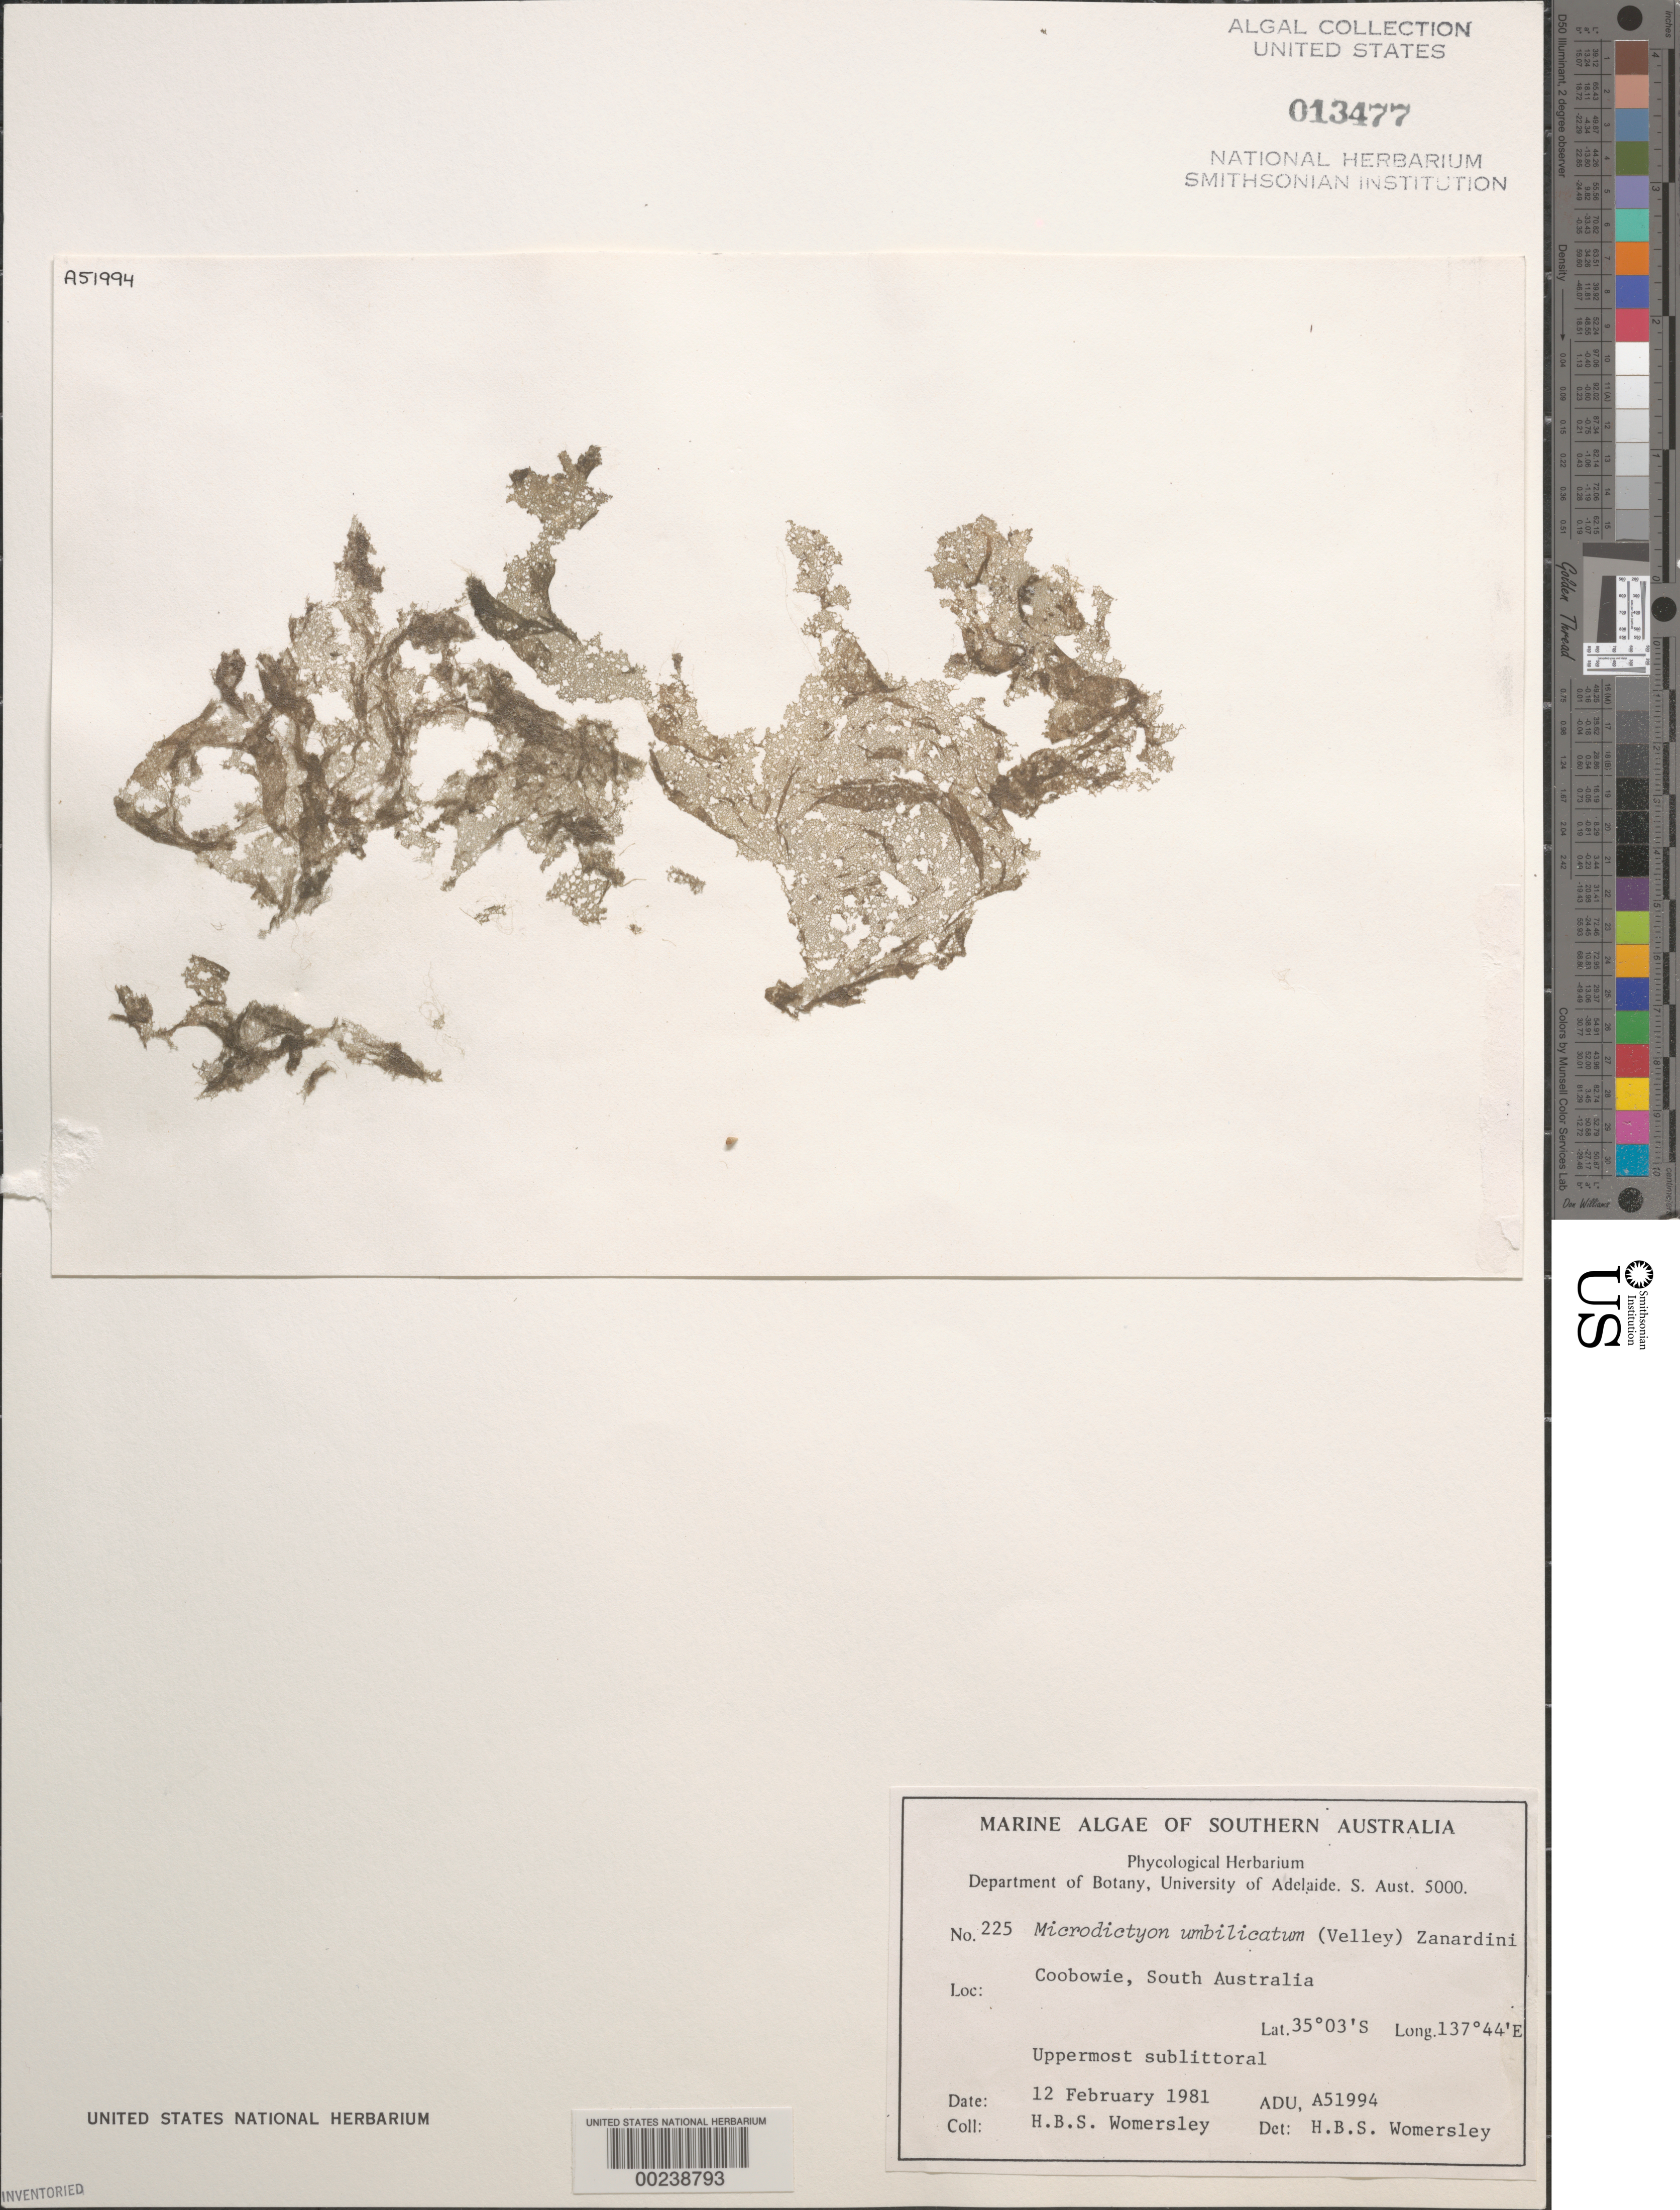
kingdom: Plantae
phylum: Chlorophyta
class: Ulvophyceae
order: Cladophorales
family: Anadyomenaceae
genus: Microdictyon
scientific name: Microdictyon umbilicatum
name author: (Velley) Zanardini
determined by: Womersley, H. B. S.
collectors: H. B. S. Womersley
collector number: ADU A51994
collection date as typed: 12 Feb 1981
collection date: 1981-02-12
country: Australia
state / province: South Australia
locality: Coobowie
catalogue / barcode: US 13477